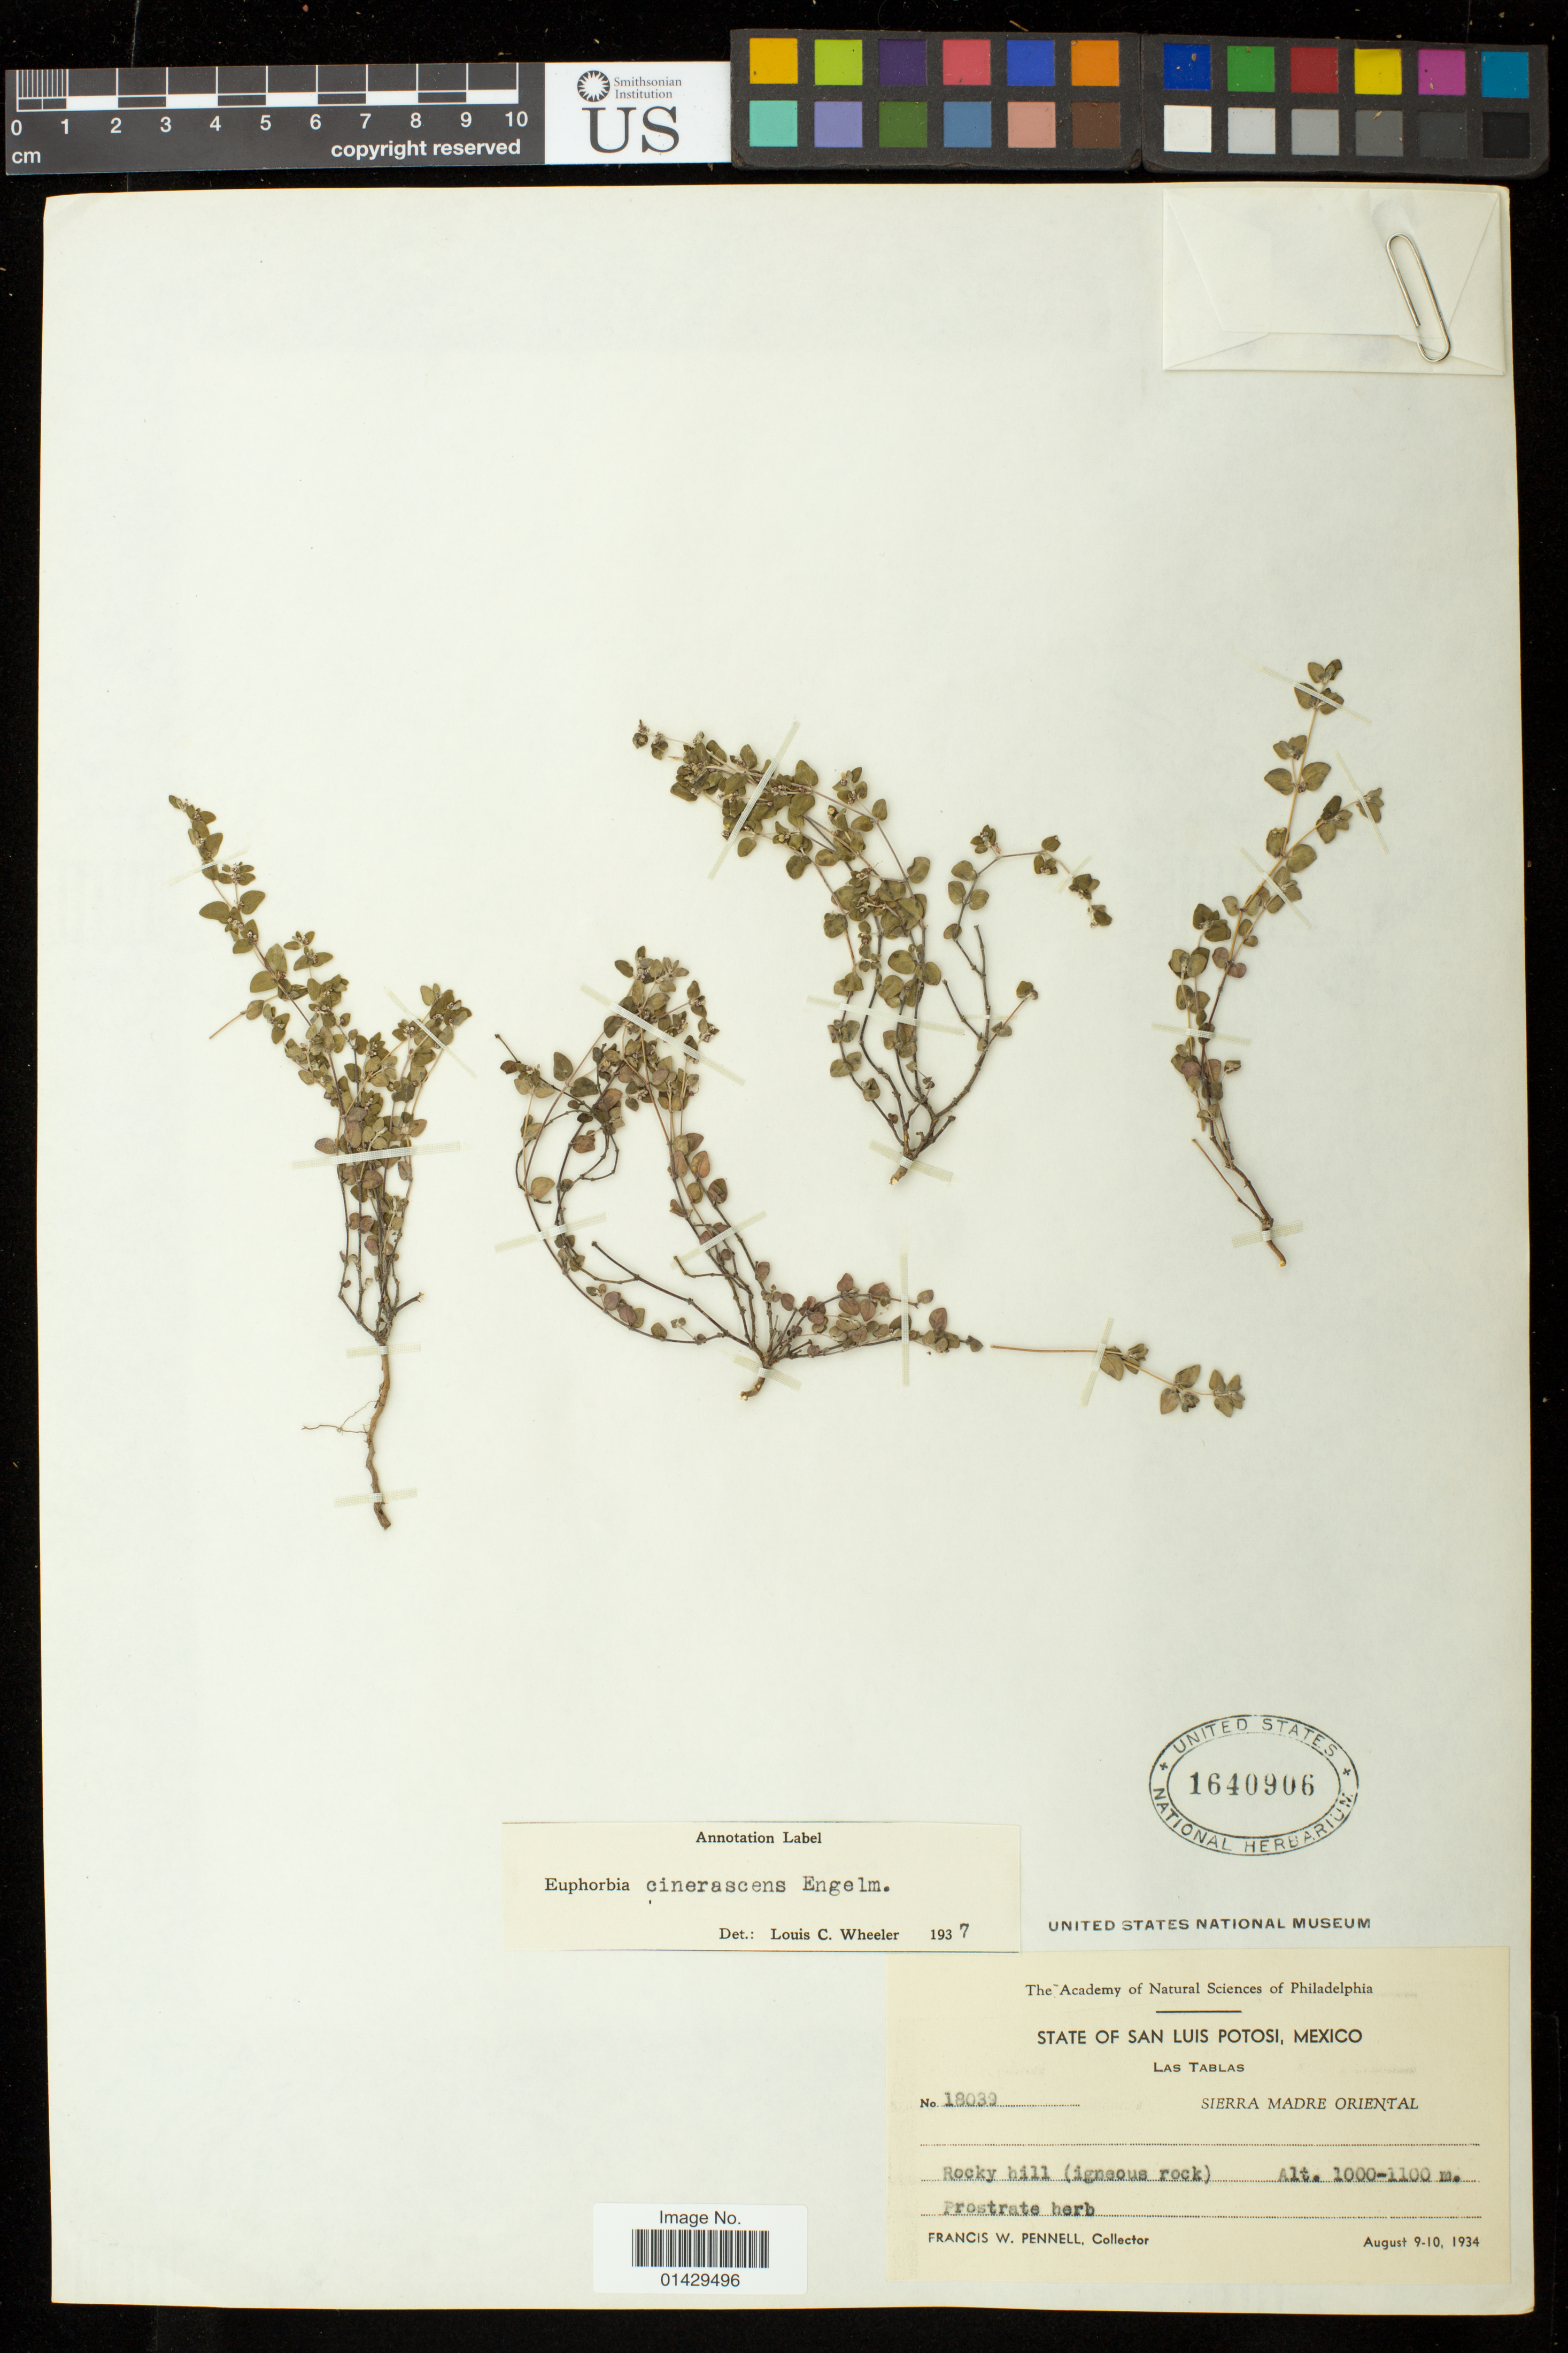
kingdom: Plantae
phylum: Tracheophyta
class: Magnoliopsida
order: Malpighiales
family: Euphorbiaceae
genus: Euphorbia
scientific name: Euphorbia cinerascens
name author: Engelm. in Emory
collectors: F. W. Pennell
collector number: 18039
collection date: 1934-08-09/1934-08-10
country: Mexico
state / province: San Luis Potosí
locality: Rocky hill (igneous rock) Las Tablas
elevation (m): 1000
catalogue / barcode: US 1640906